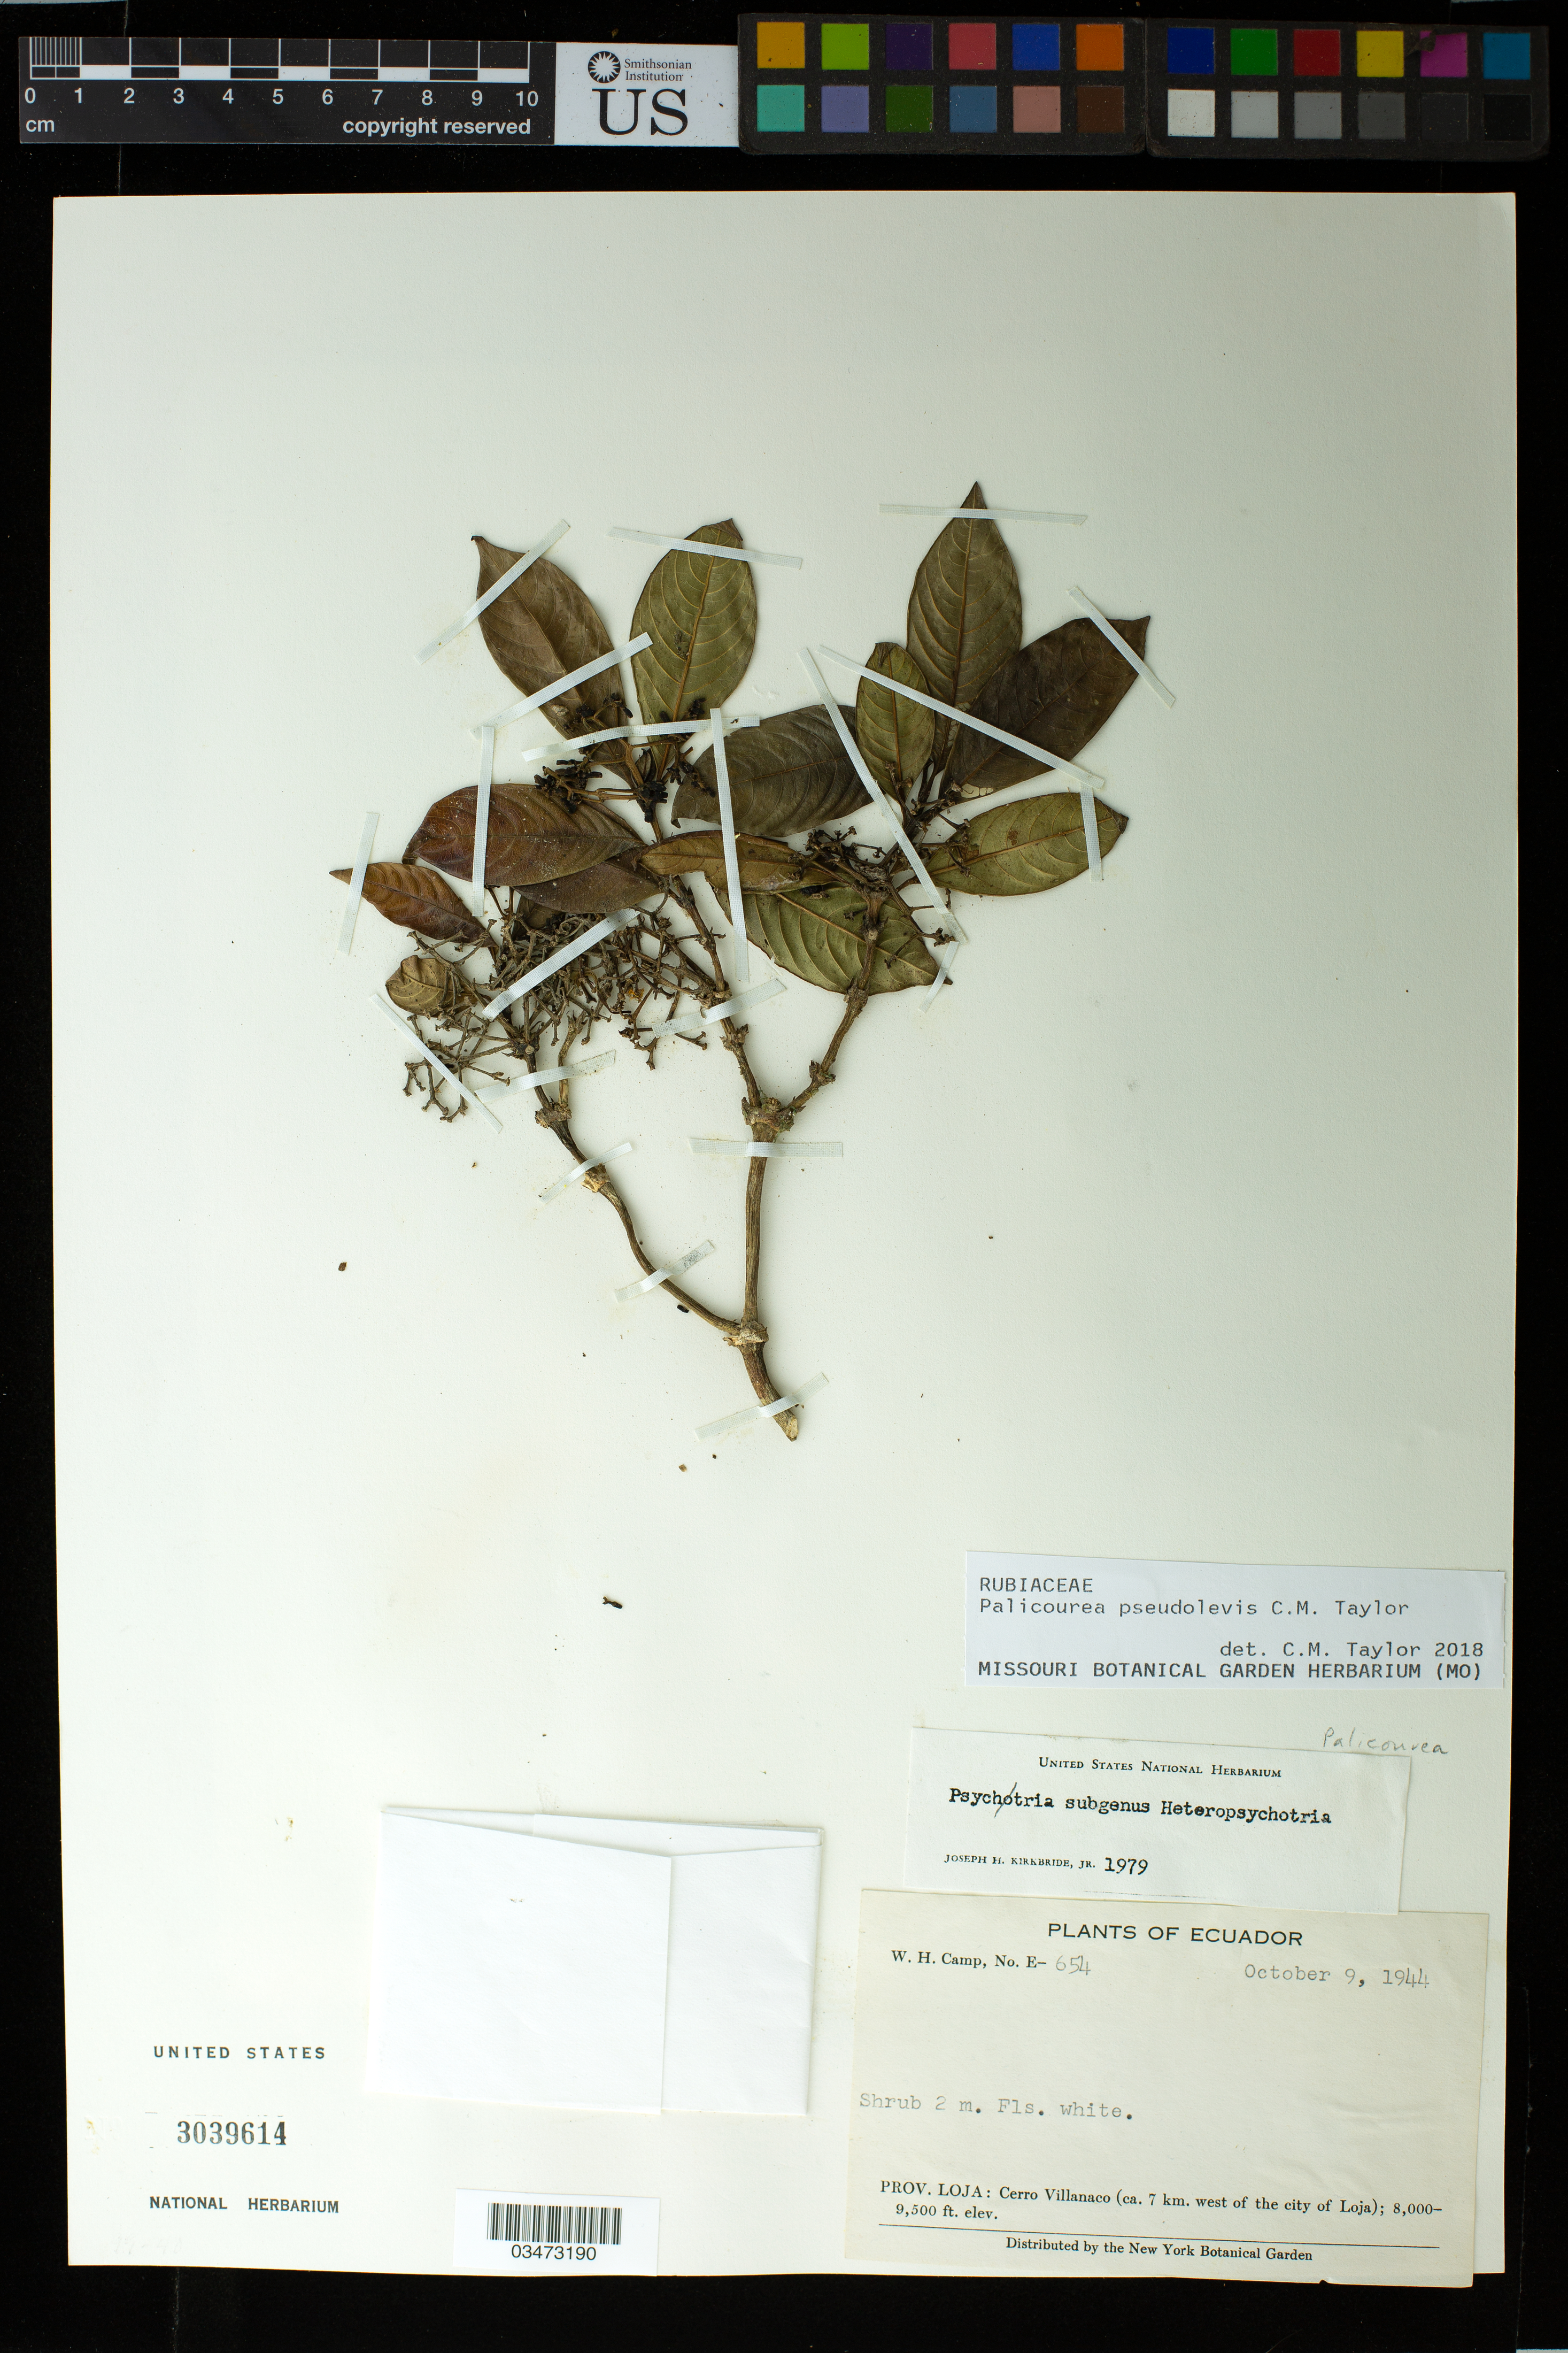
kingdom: Plantae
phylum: Tracheophyta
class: Magnoliopsida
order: Gentianales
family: Rubiaceae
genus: Palicourea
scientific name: Palicourea pseudolevis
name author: C.M. Taylor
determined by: Taylor, Charlotte M.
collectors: W. H. Camp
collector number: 654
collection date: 1944-10-09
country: Ecuador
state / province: Loja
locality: Prov. Loja: Cerro Villanaco (ca. 7 km. west of the city of Loja).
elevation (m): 2438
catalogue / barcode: US 3039614